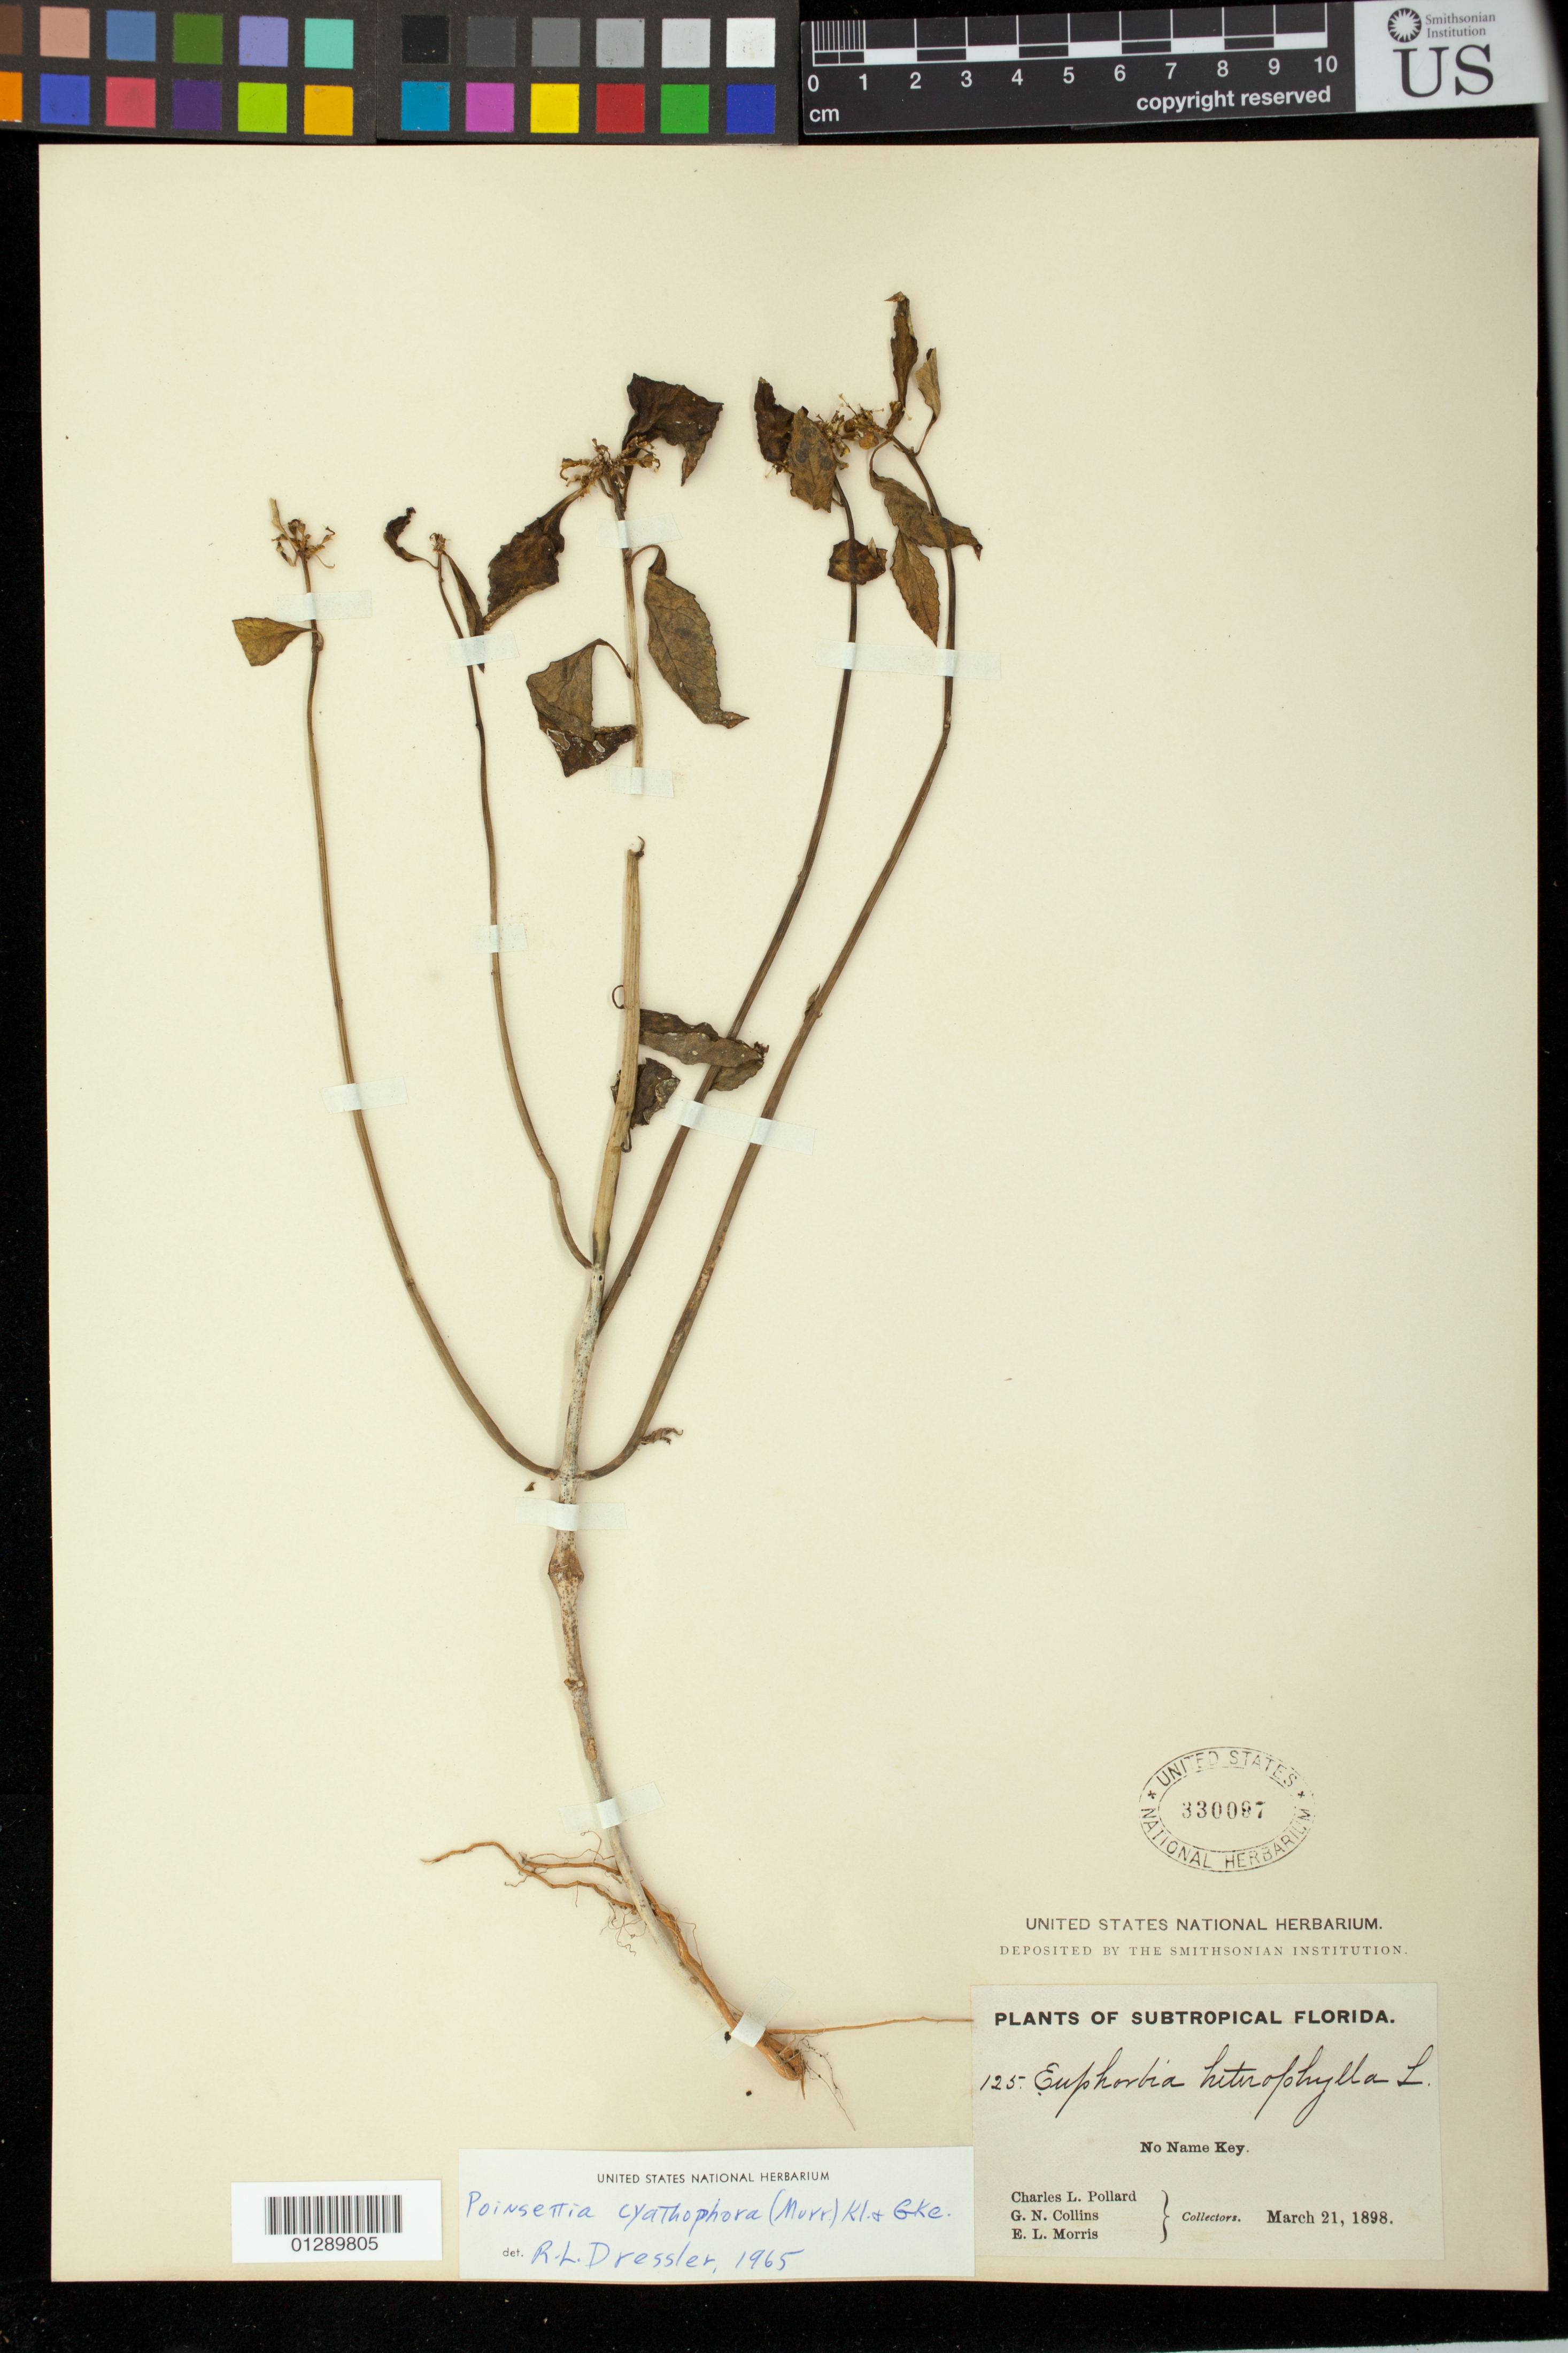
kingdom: Plantae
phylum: Tracheophyta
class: Magnoliopsida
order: Malpighiales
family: Euphorbiaceae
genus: Euphorbia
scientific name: Euphorbia heterophylla var. cyathophora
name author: (Murr.) Griseb.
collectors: C. L. Pollard, G. N. Collins & E. Morris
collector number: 125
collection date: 1898-03-21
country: United States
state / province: Florida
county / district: Monroe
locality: No Name Key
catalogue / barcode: US 330097